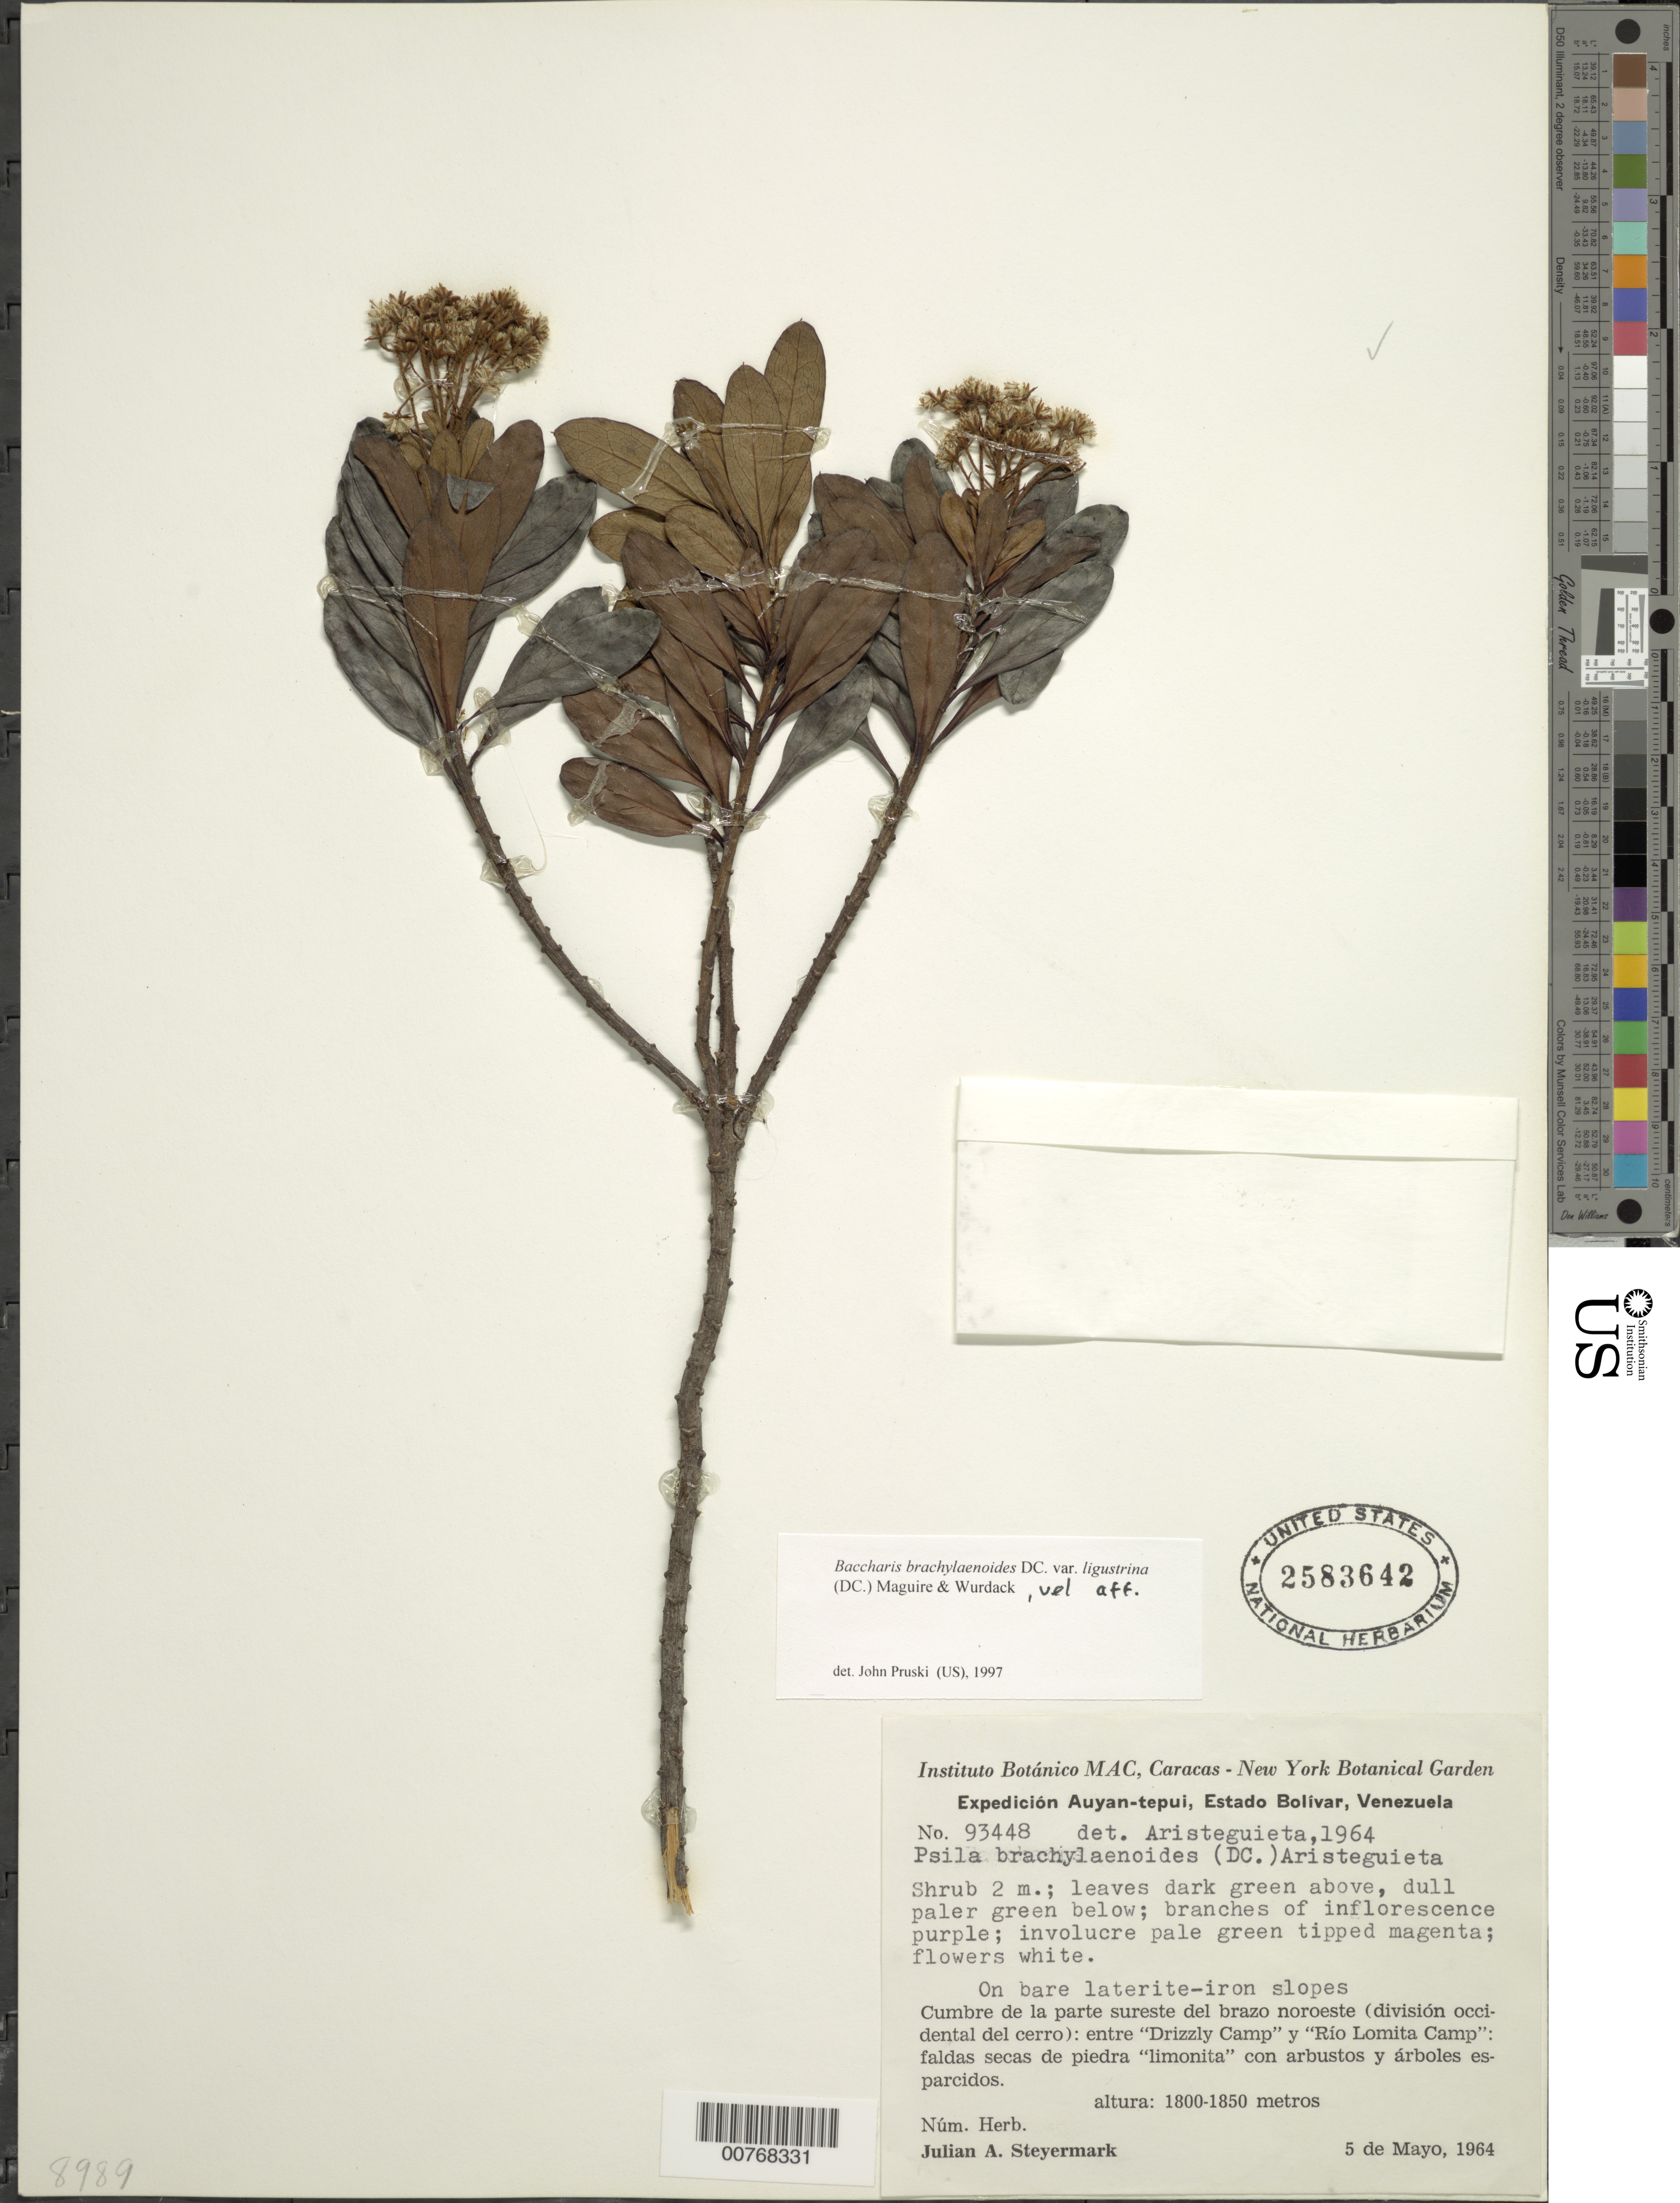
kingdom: Plantae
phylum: Tracheophyta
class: Magnoliopsida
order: Asterales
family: Asteraceae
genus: Baccharis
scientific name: Baccharis brachylaenoides var. ligustrina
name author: (DC.) Maguire & Wurdack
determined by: Aristeguieta, L.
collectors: J. Steyermark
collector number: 93448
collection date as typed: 5-May-64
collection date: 1964-05-05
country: Venezuela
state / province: Bolívar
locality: Auyan-tepuí, cumbre de la parte SE, entre "Drizzly Camp" y "Río Lomita Camp"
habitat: Bare laterite-iron slopes, on the dry sides of limestone rocks with scattered shrubs and trees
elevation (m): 1800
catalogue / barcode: US 2583642